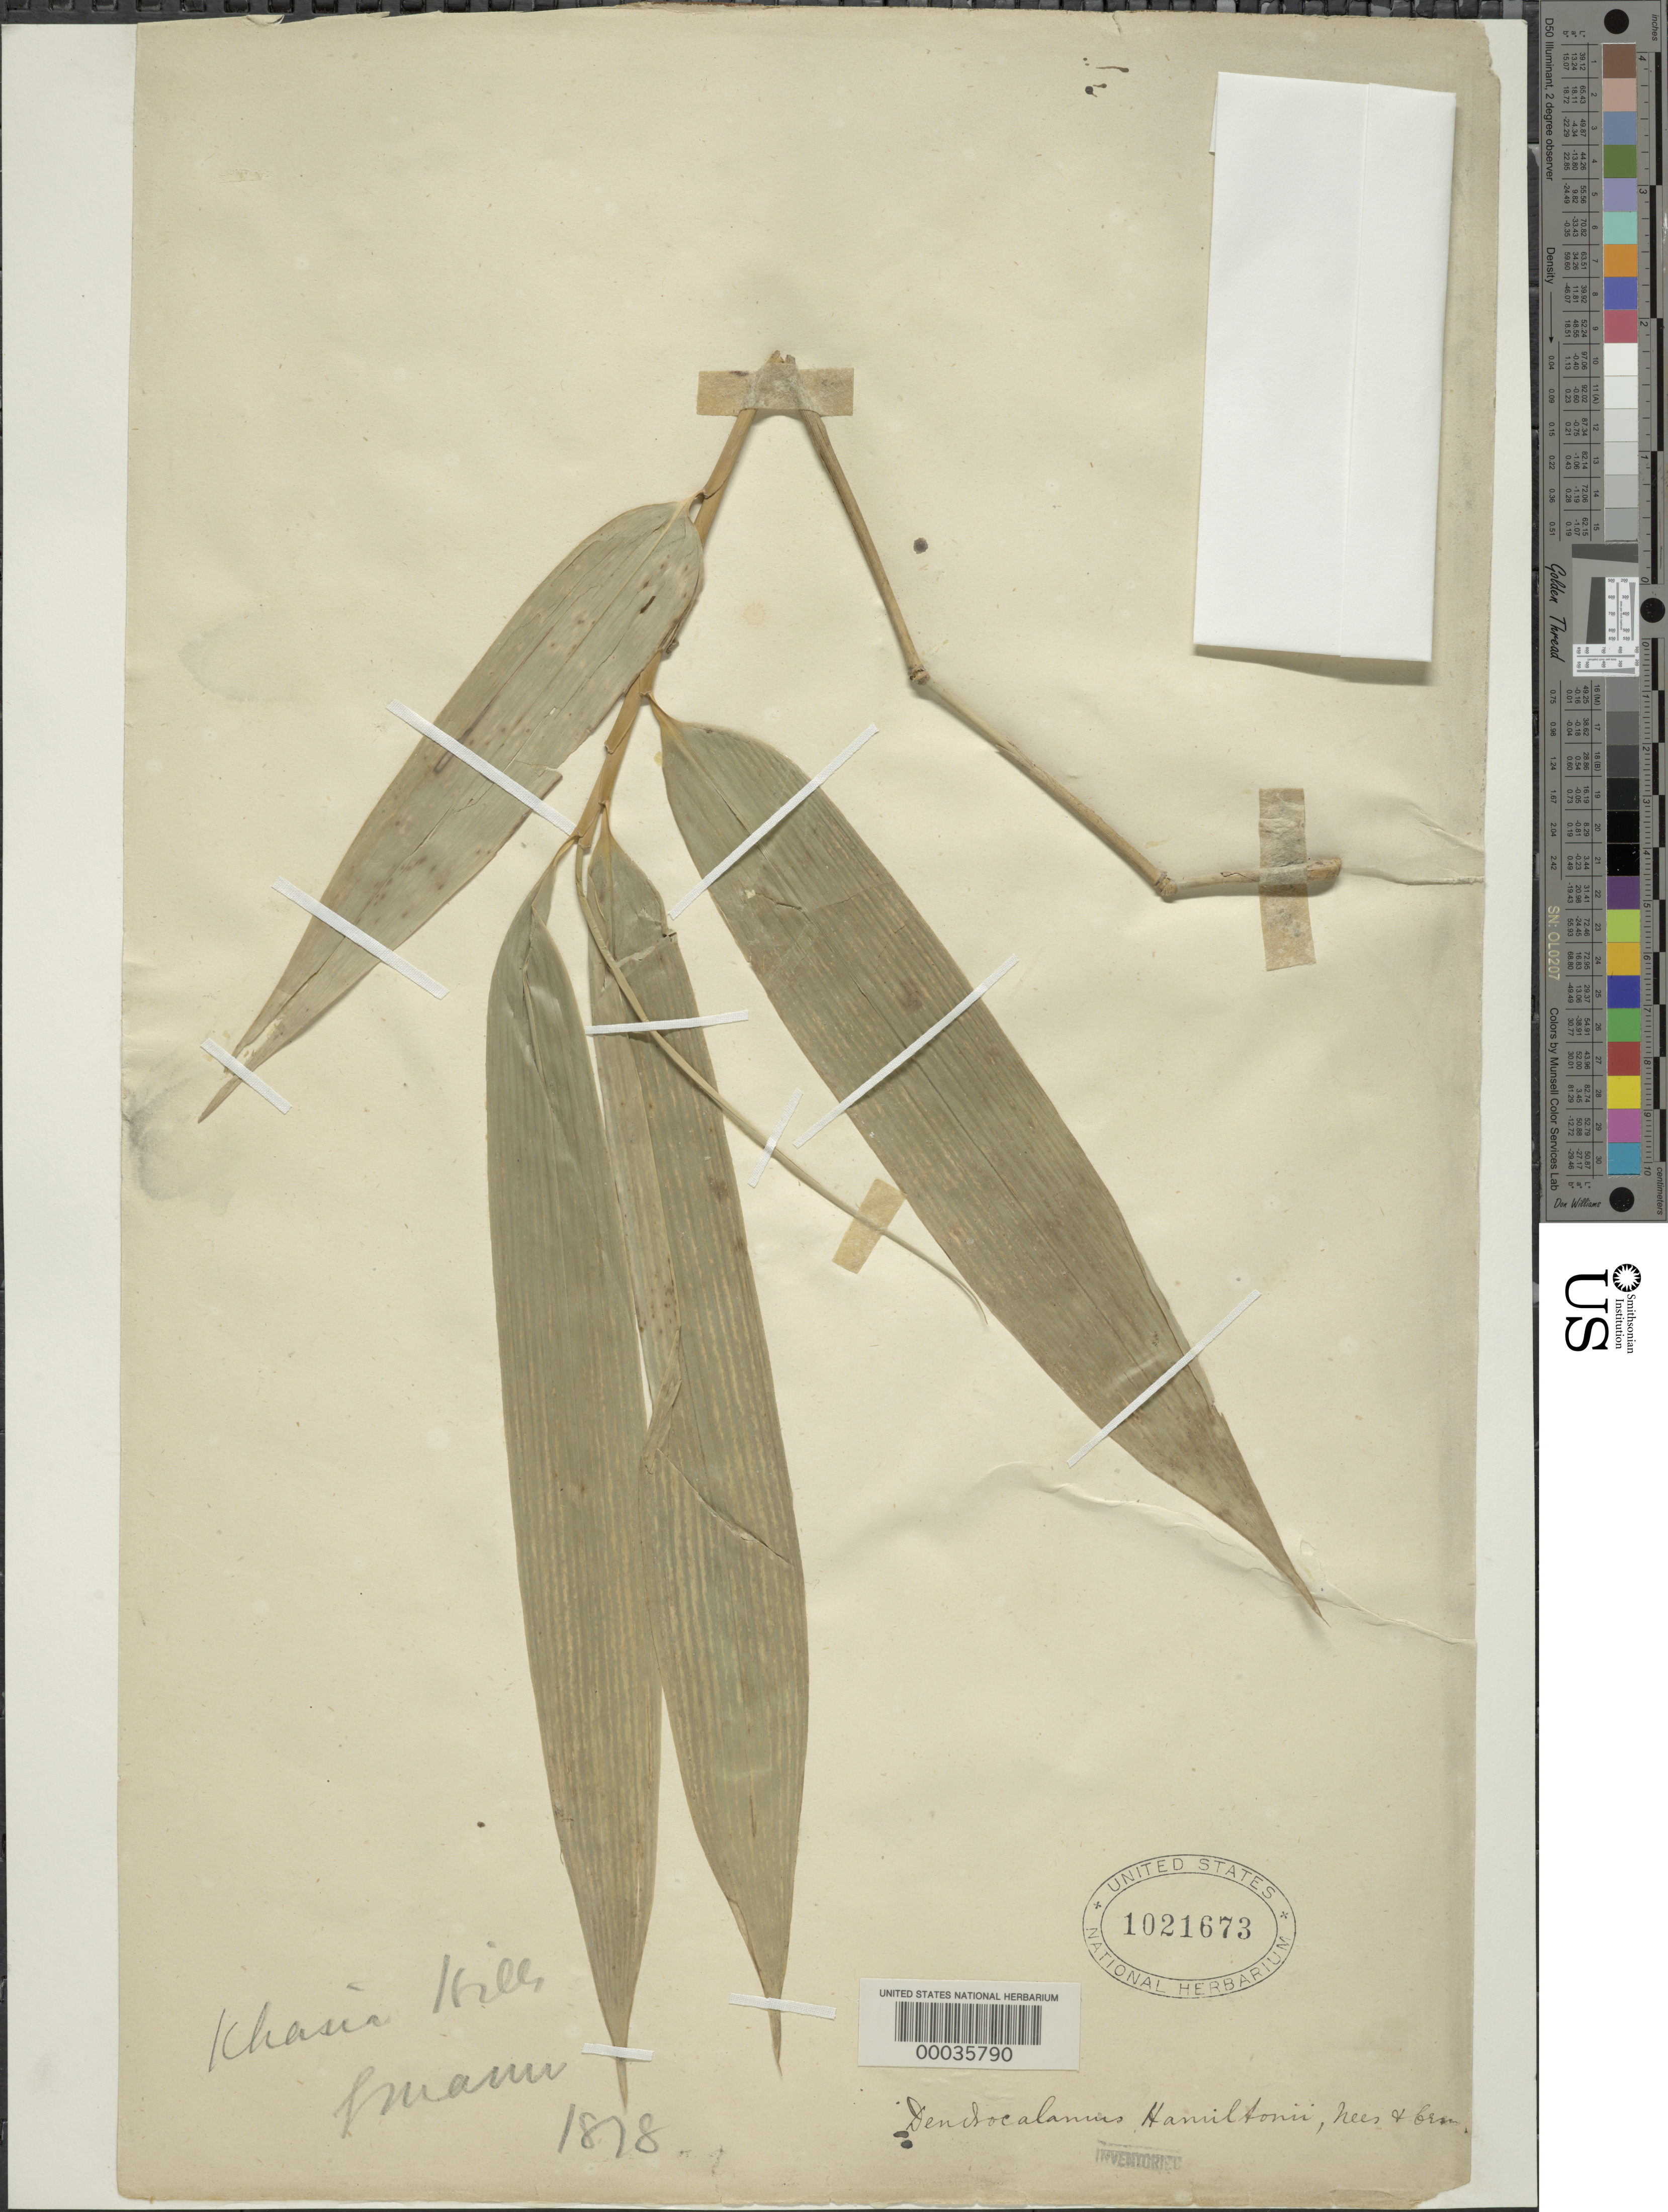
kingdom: Plantae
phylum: Tracheophyta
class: Liliopsida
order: Poales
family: Poaceae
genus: Dendrocalamus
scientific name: Dendrocalamus hamiltonii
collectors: G. Mann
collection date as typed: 1878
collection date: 1878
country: India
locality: Khasia hills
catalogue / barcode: US 1021673